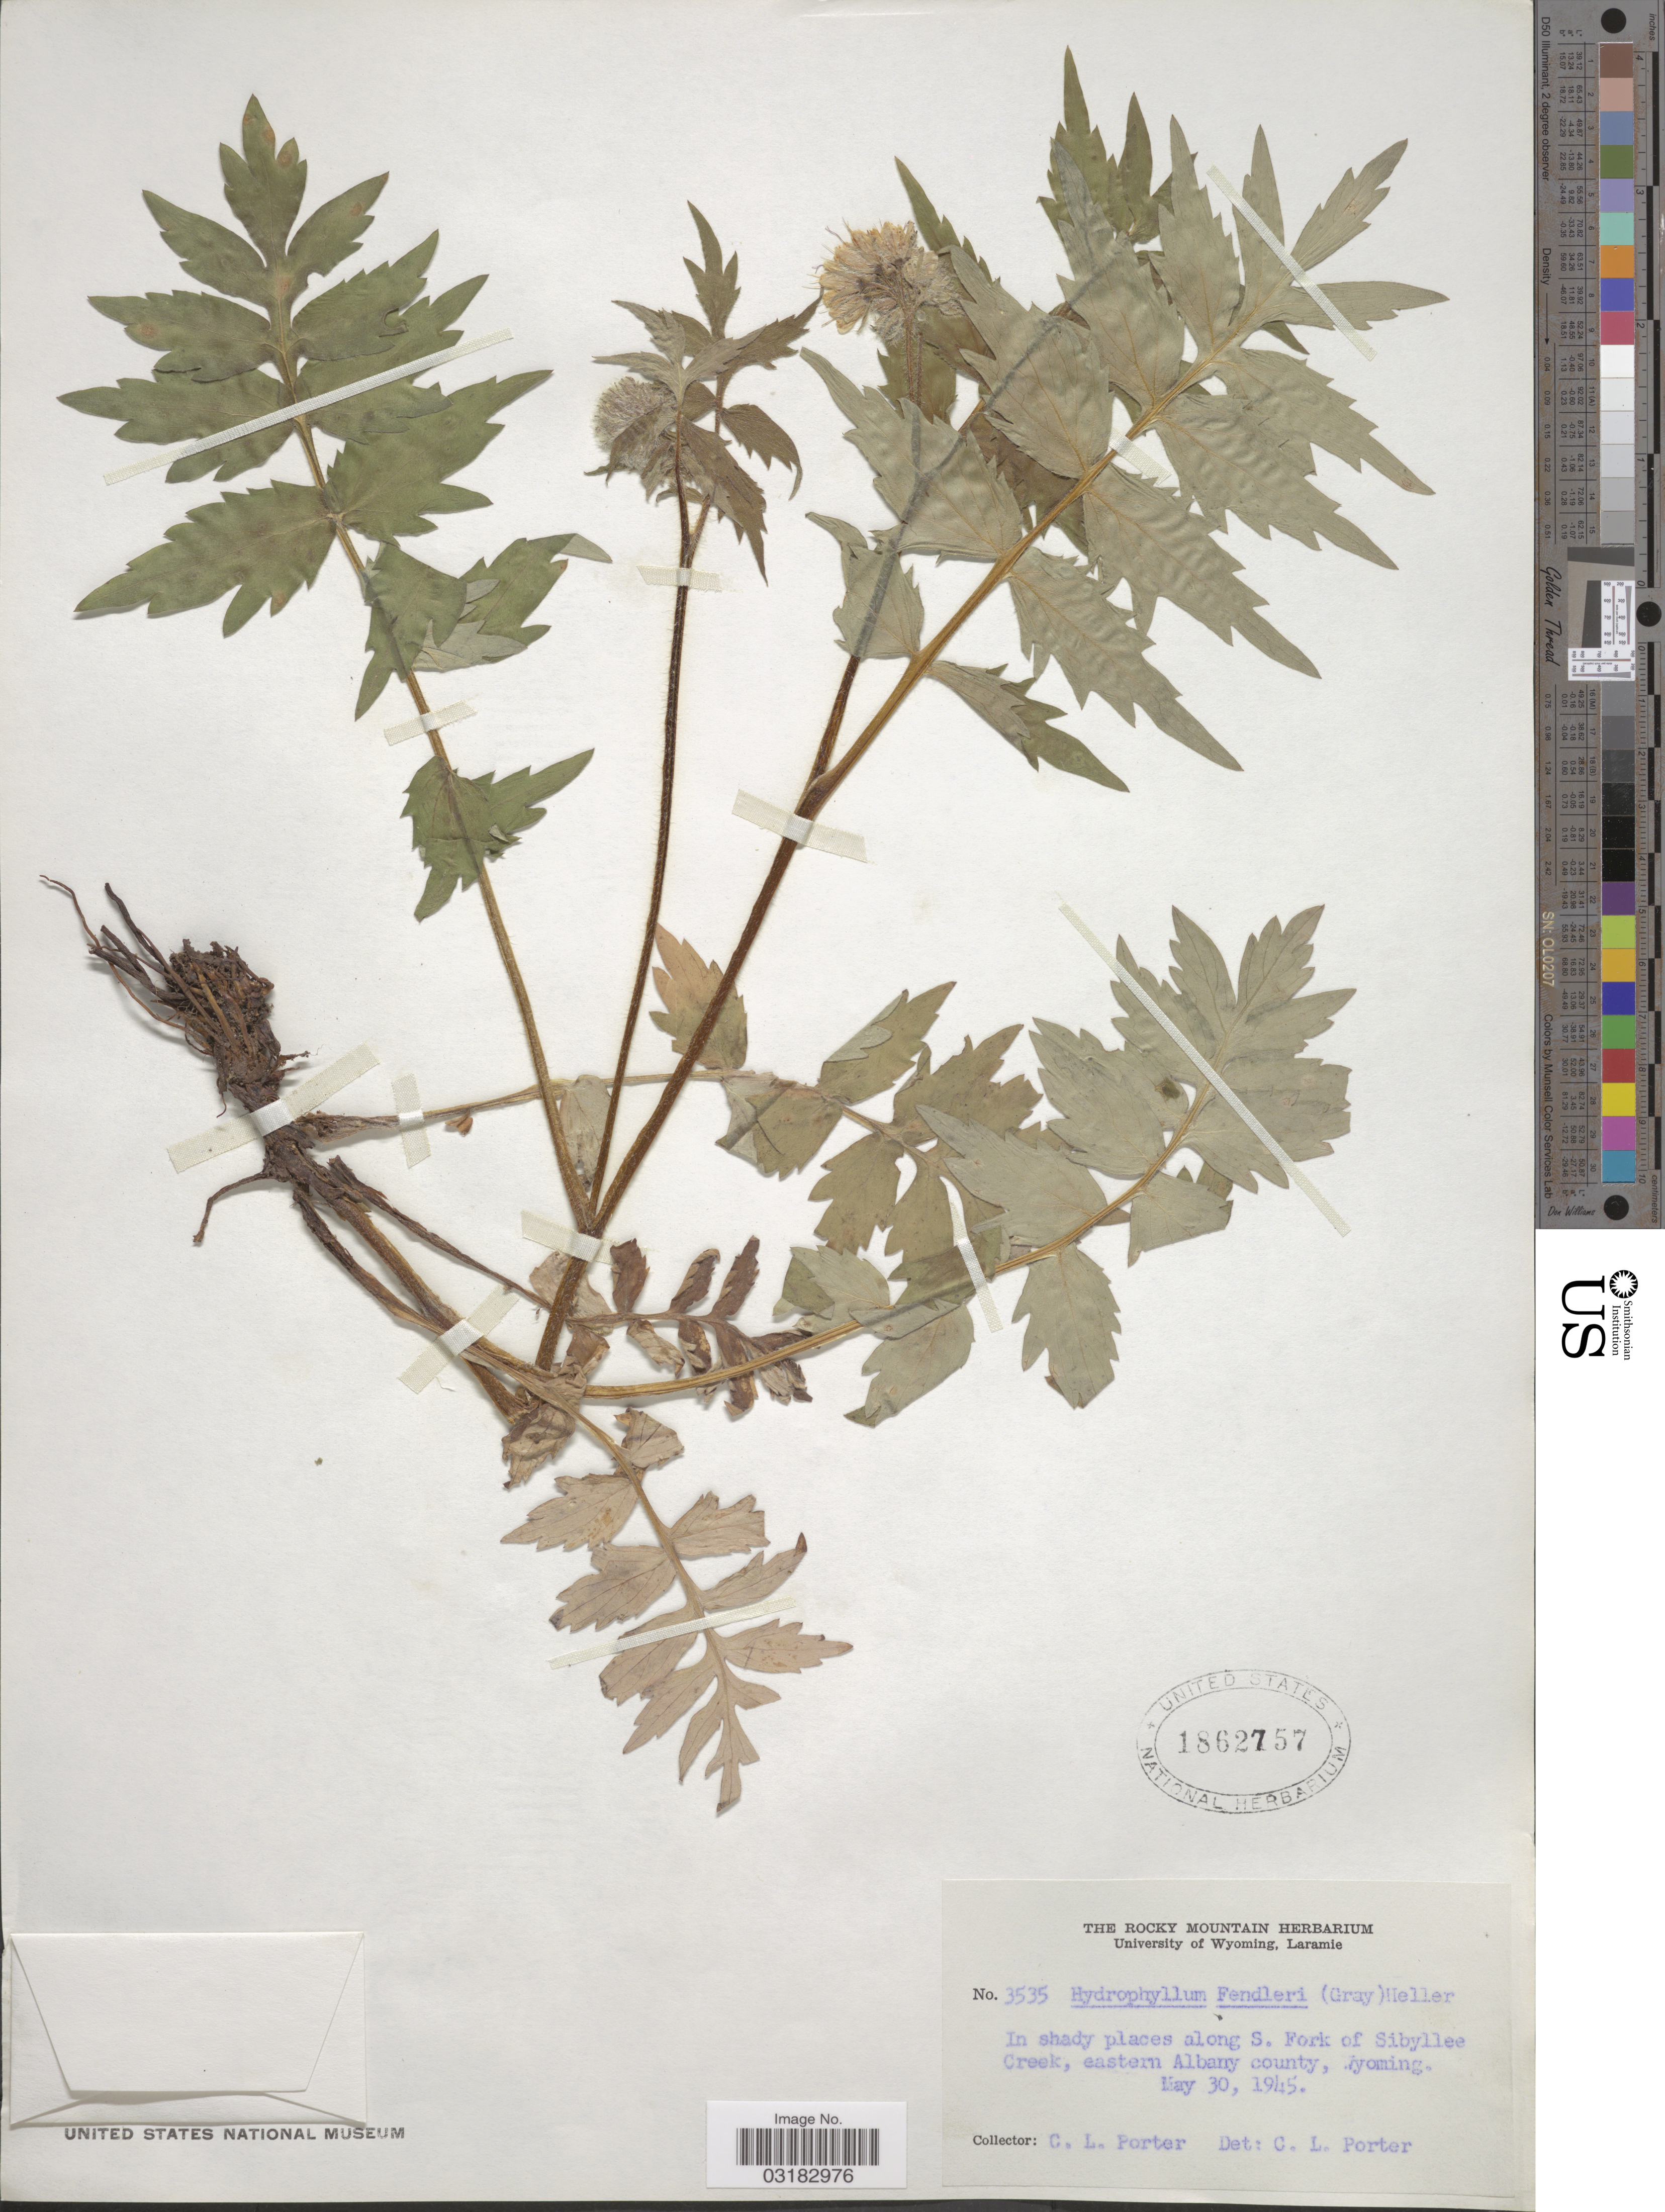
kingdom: Plantae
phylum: Tracheophyta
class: Magnoliopsida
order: Boraginales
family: Hydrophyllaceae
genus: Hydrophyllum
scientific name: Hydrophyllum fendleri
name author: (A. Gray) A. Heller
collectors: C. L. Porter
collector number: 3535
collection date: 1945-05-30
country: United States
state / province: Wyoming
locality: Along S. Fork of Sibyllee Creek, eastern Albany county.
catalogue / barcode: US 1862757